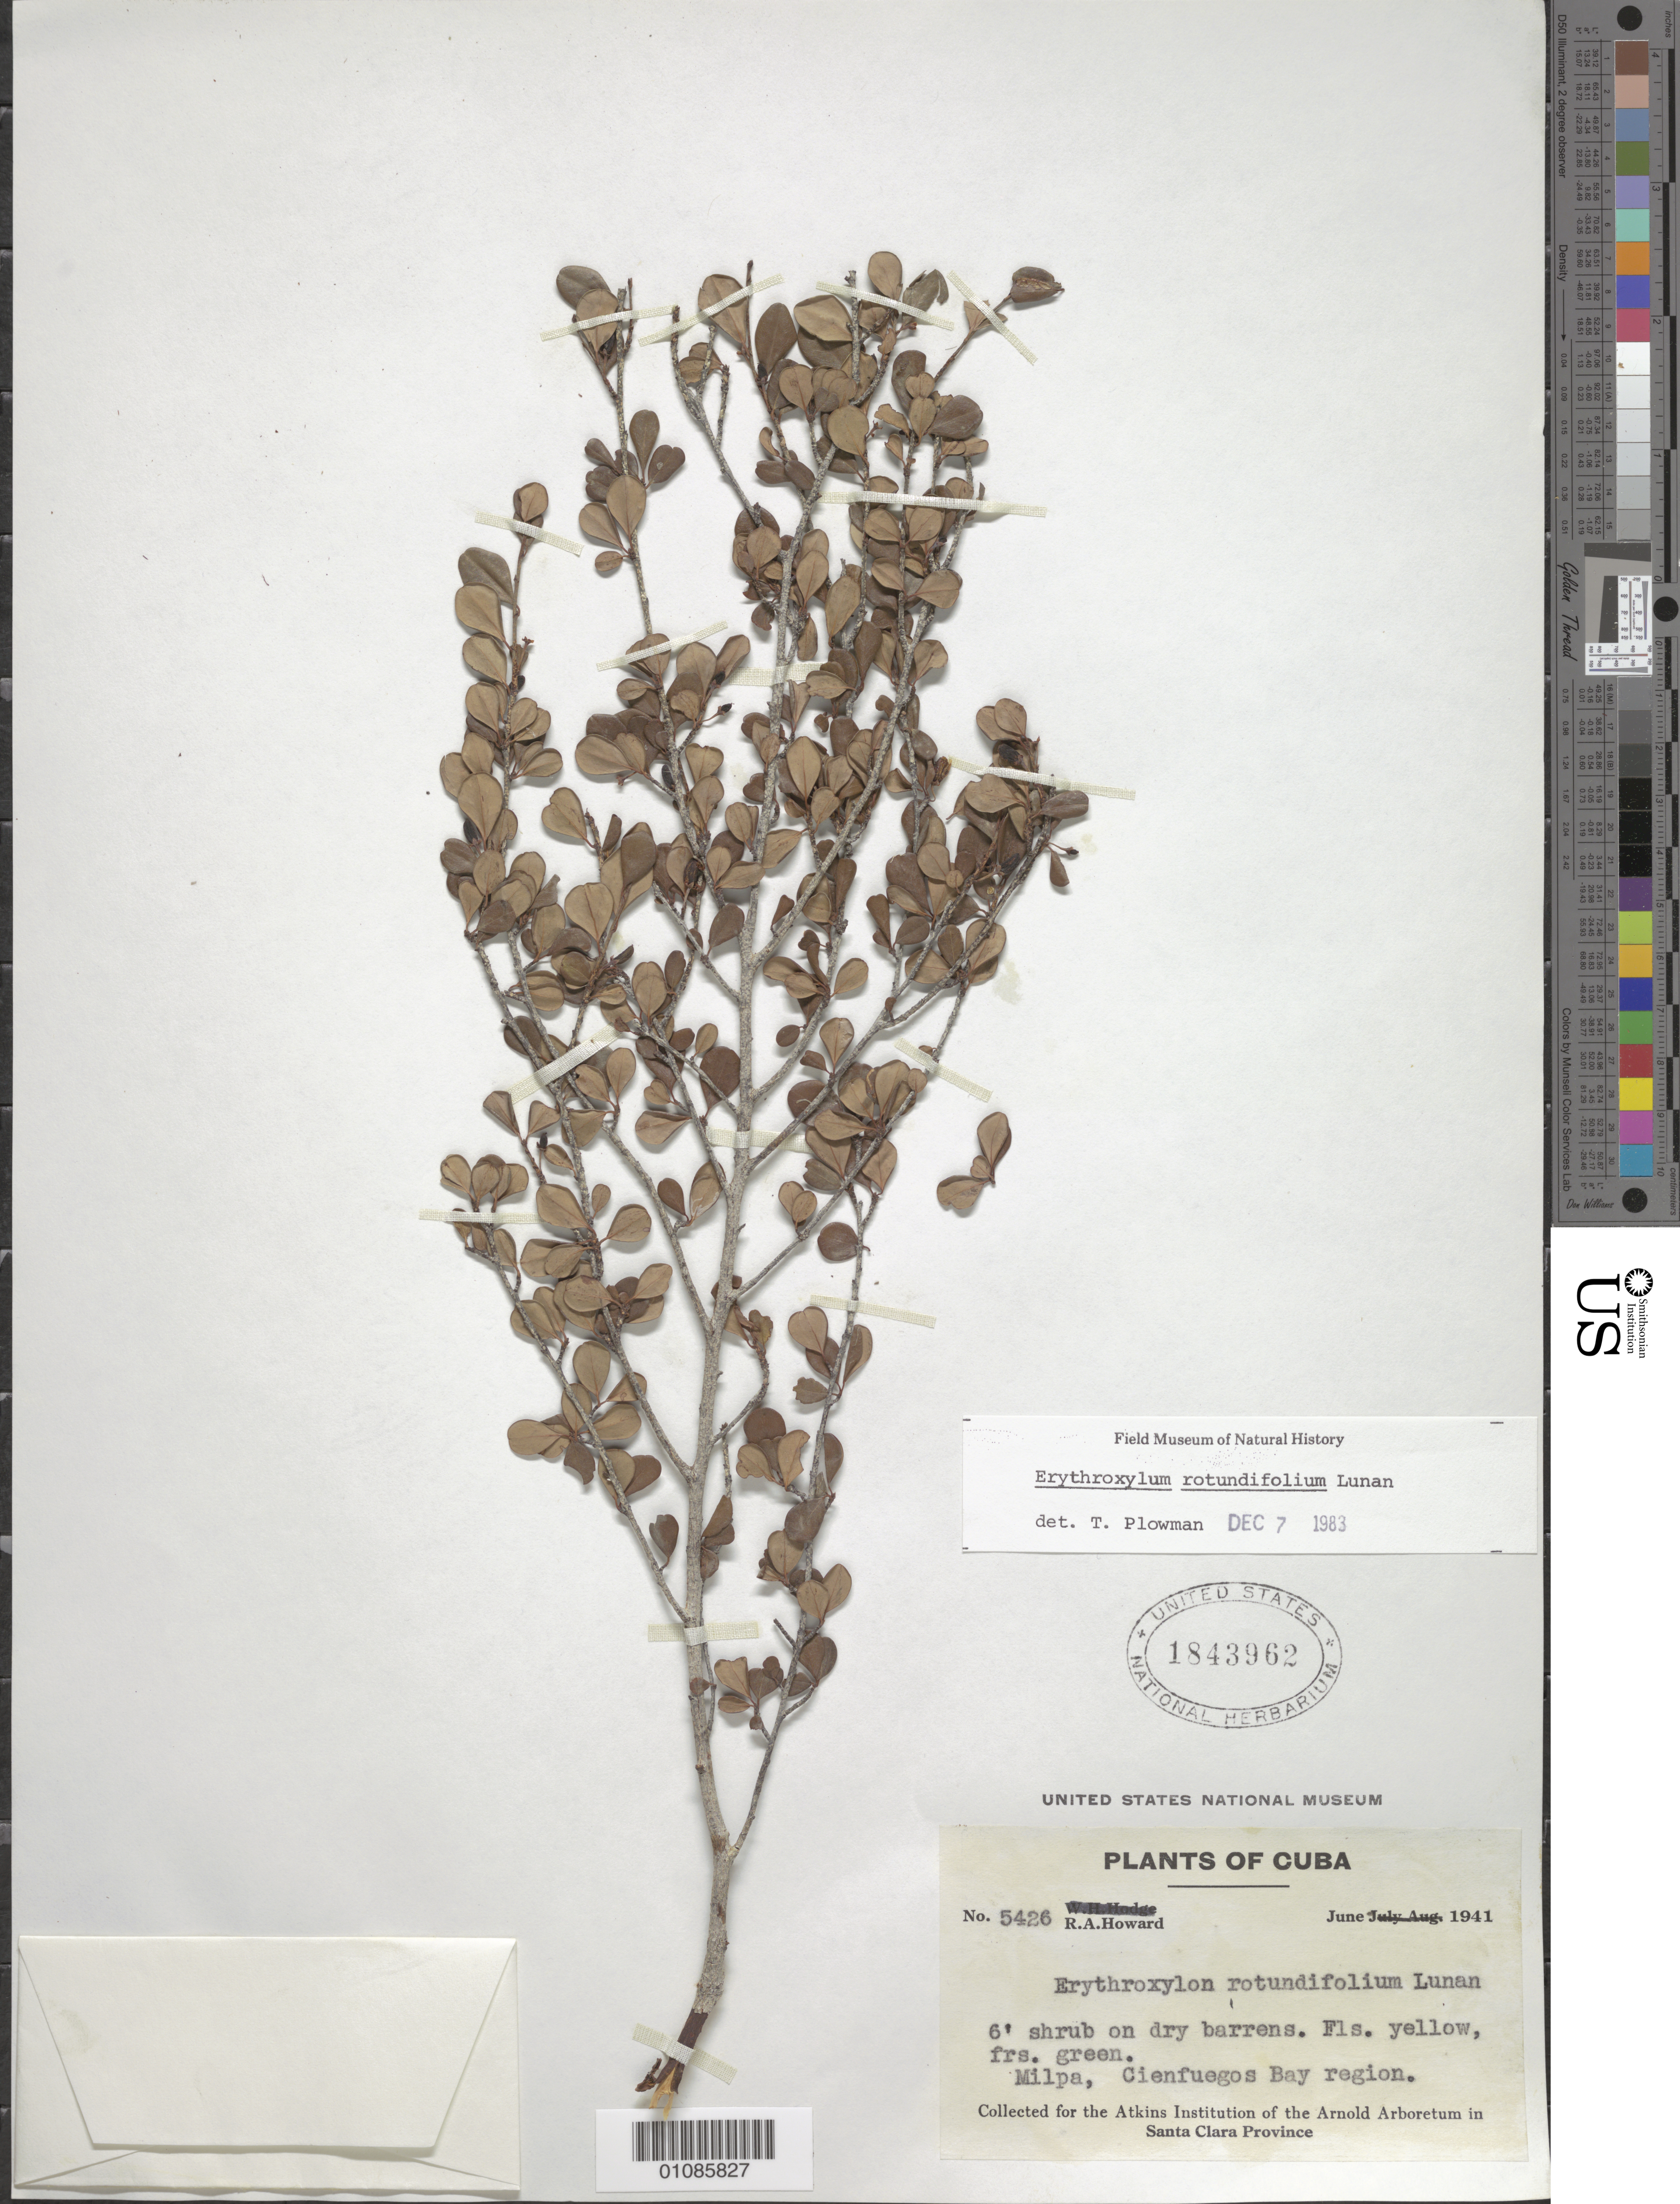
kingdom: Plantae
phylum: Tracheophyta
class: Magnoliopsida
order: Malpighiales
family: Erythroxylaceae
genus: Erythroxylum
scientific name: Erythroxylum rotundifolium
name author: Lunan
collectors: R. A. Howard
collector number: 5426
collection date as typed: Jun 1941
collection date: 1941-06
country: Cuba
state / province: Cienfuegos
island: Cuba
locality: milpa, cienfuegos bay region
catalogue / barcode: US 1843962